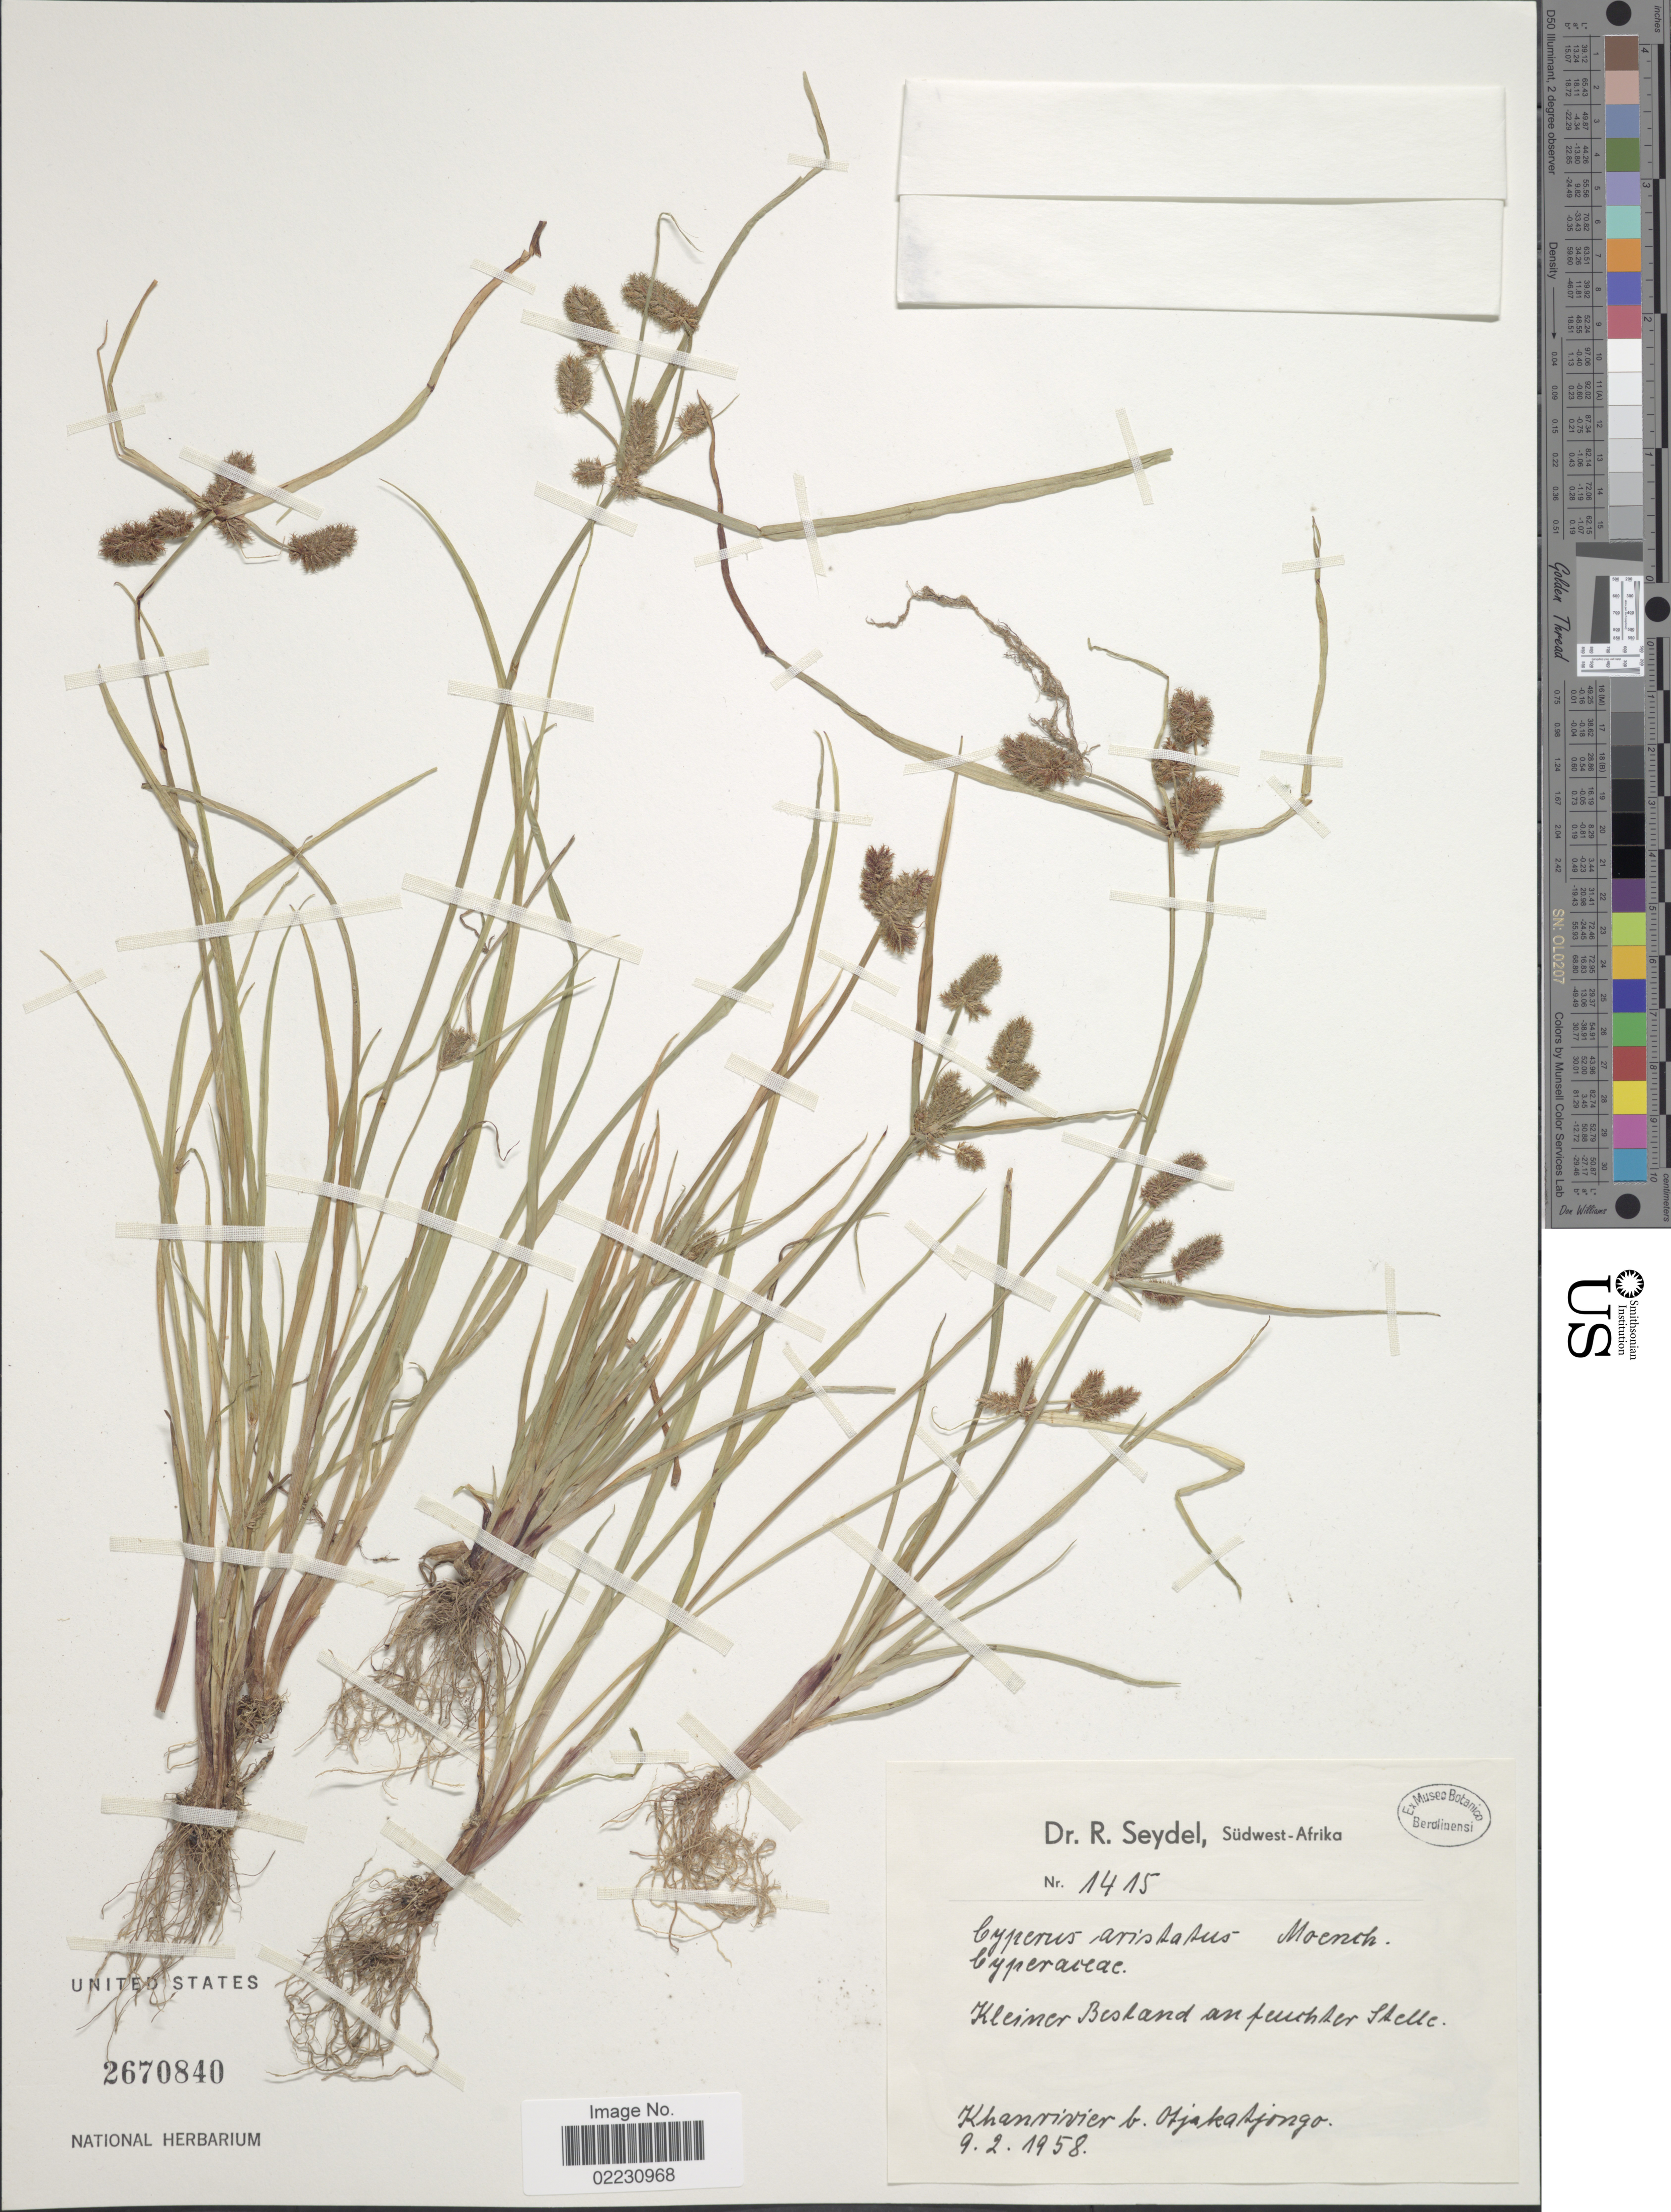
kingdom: Plantae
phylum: Tracheophyta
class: Liliopsida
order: Poales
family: Cyperaceae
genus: Cyperus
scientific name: Cyperus sp.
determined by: Strong, Mark T., (BOT), Smithsonian Institution - National Museum of Natural History (UNITED STATES)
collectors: R. Seydel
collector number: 1415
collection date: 1958-02-09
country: Namibia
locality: Sudwest-Afrika. Kleiner Bestand an feuchter Stelle [Southwest Africa, small stock in damp place] Khanrivier b. Otjakatjongo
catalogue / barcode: US 2670840